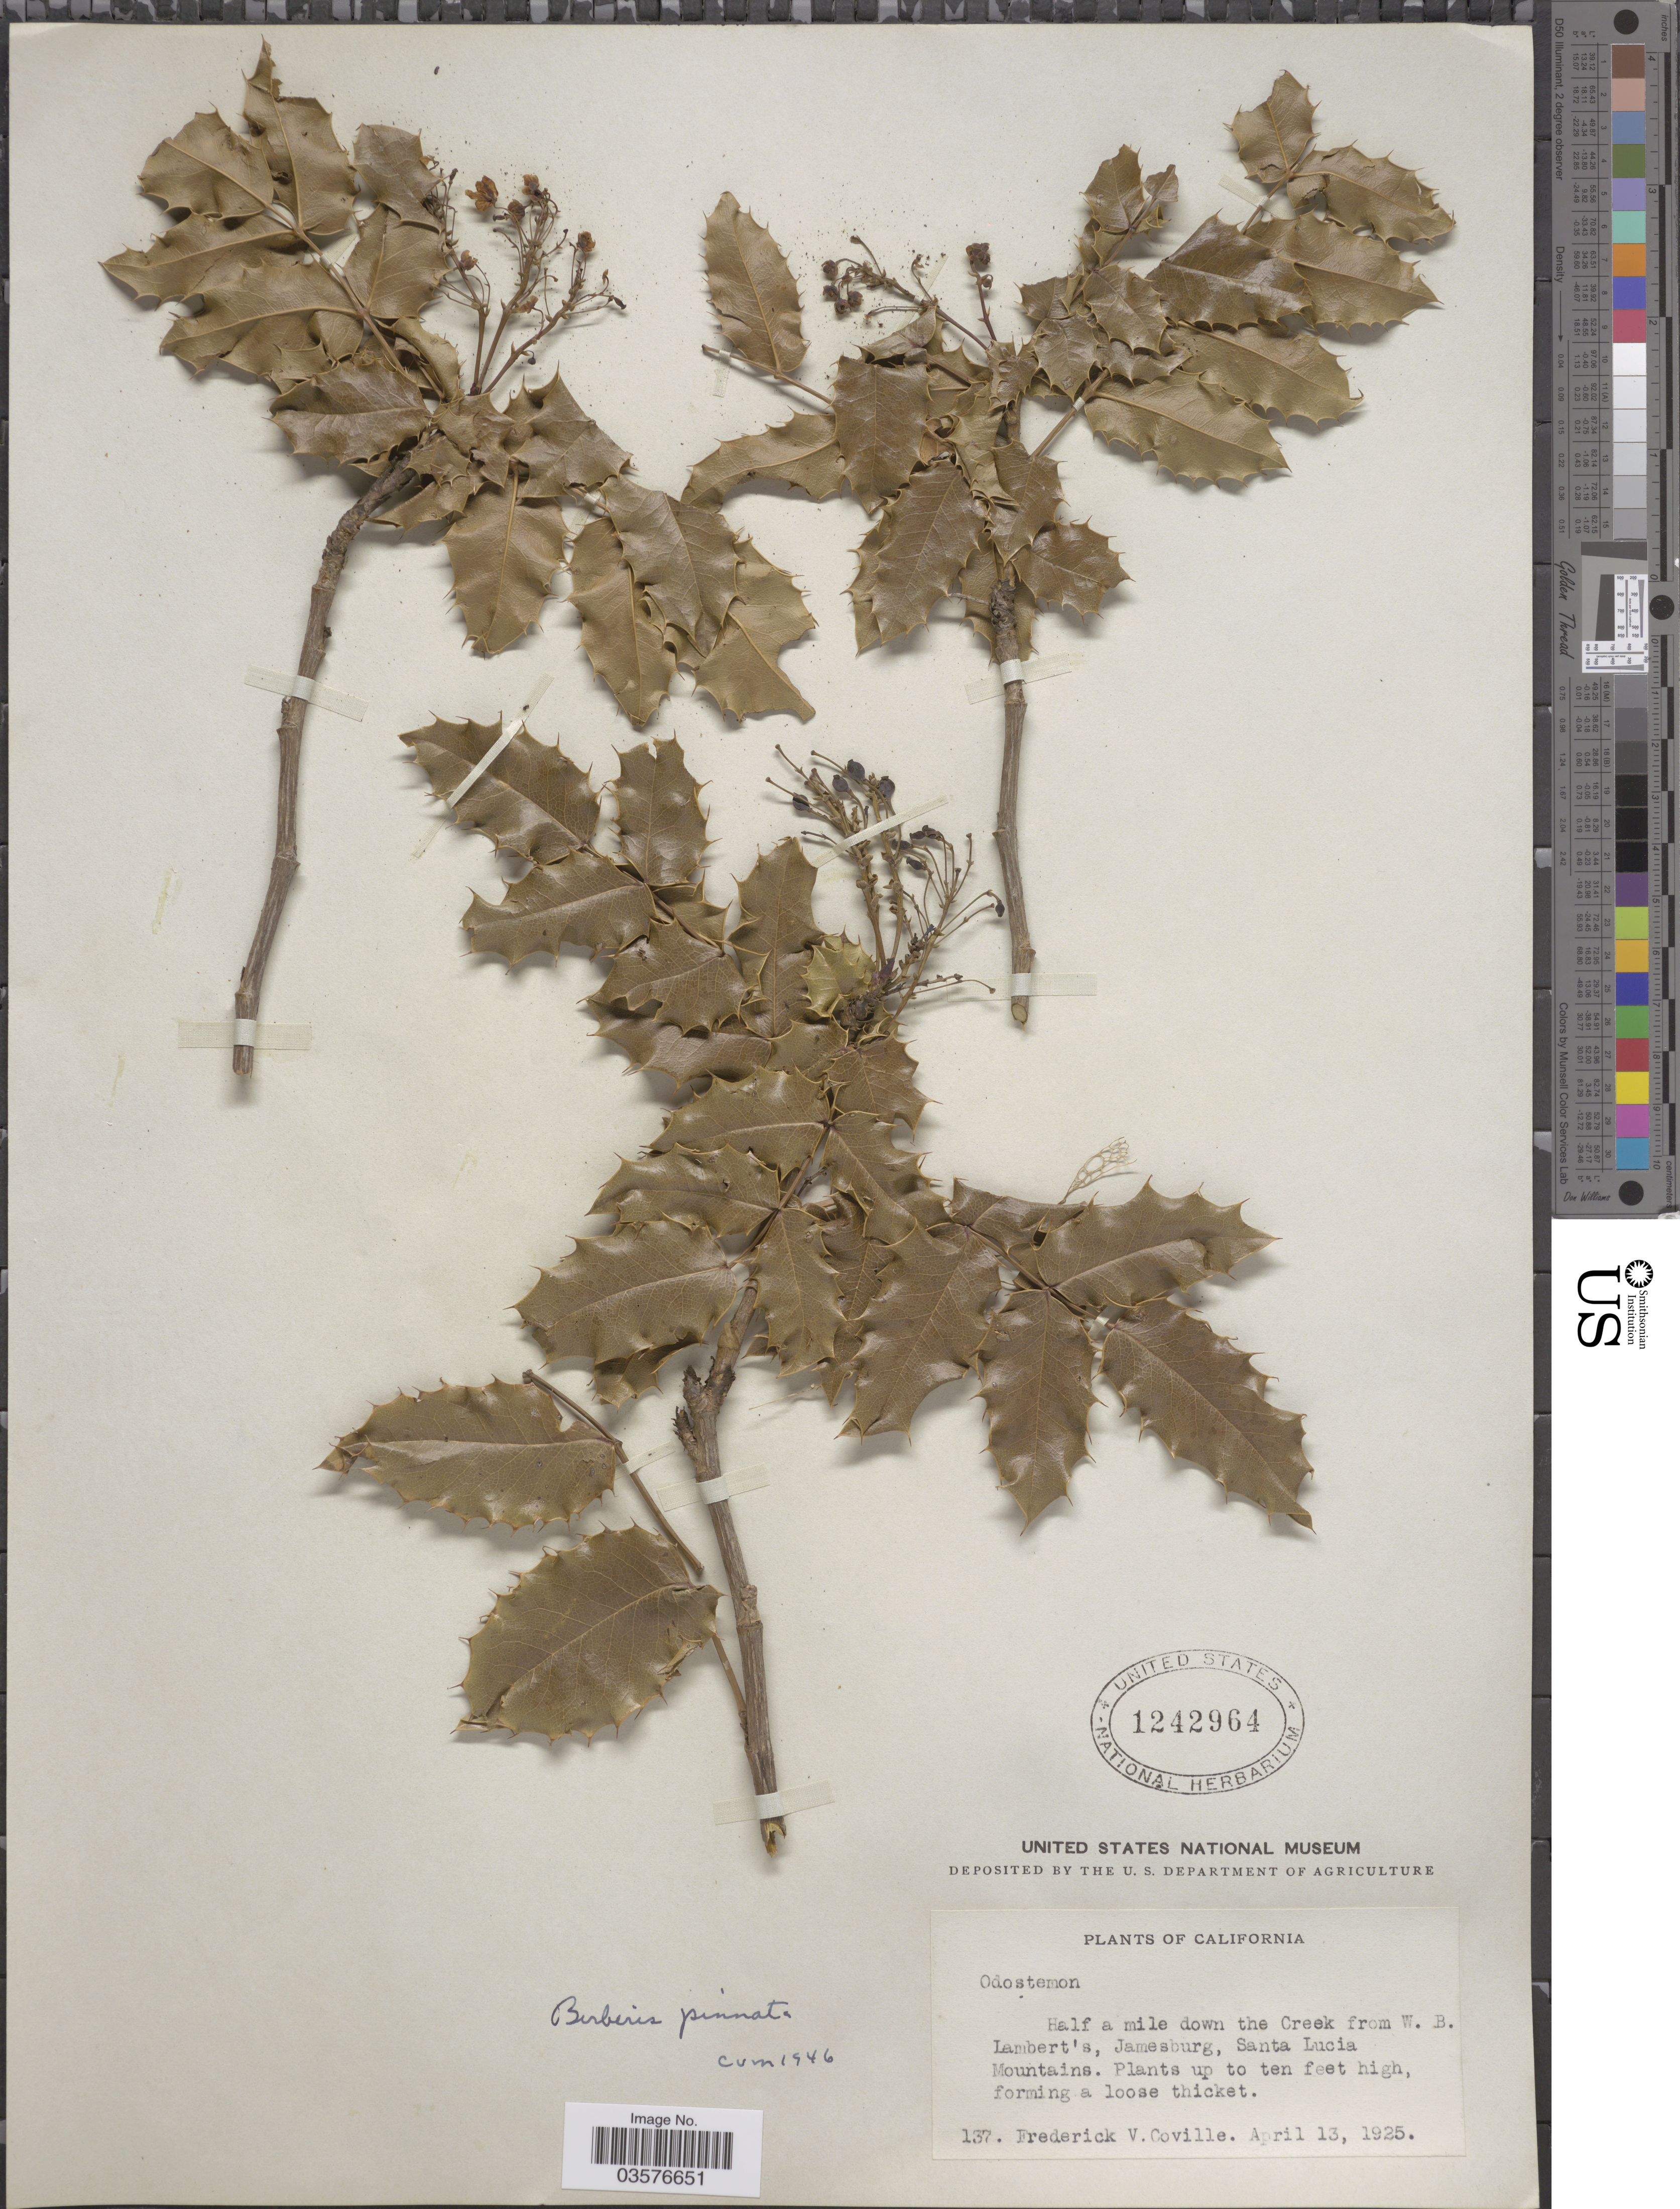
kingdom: Plantae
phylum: Tracheophyta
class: Magnoliopsida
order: Ranunculales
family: Berberidaceae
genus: Mahonia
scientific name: Mahonia pinnata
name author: (Lag.) Fedde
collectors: F. V. Coville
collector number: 137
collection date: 1925-04-13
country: United States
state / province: California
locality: Half a mile down the Creek from W. B. Lambert's, Jamesburg, Santa Lucia Mountains.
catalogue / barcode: US 1242964